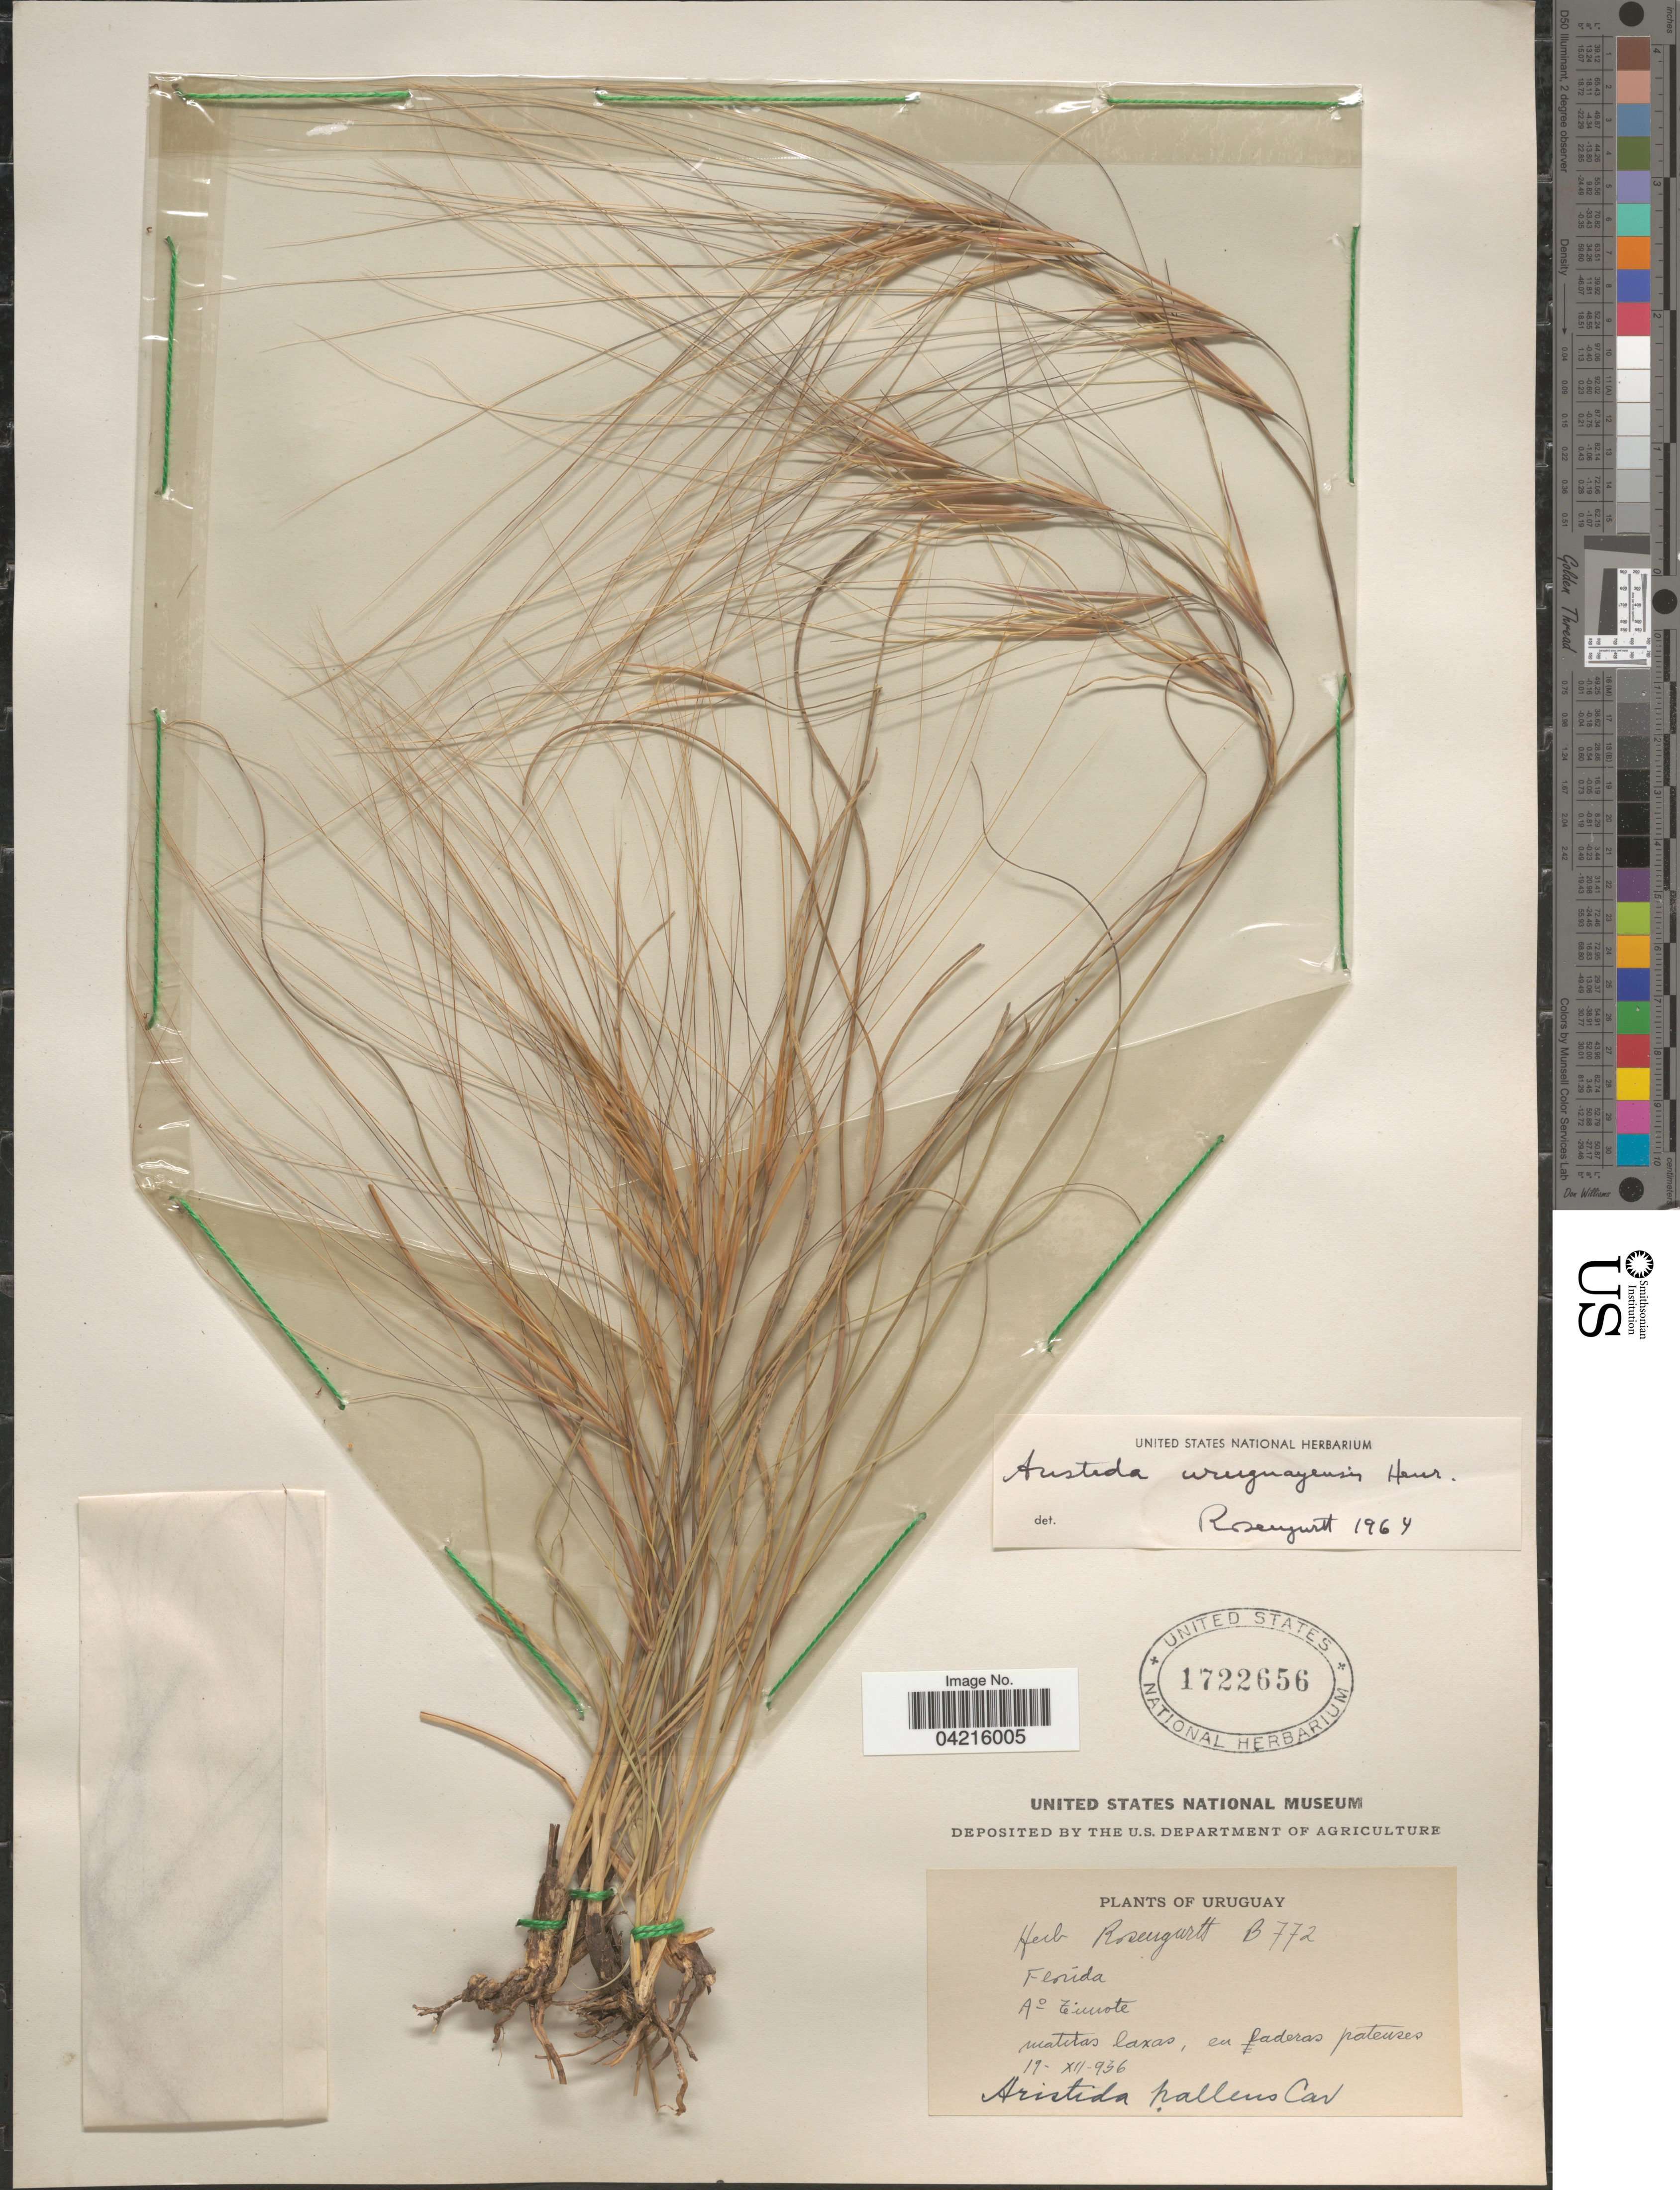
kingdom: Plantae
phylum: Tracheophyta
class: Liliopsida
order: Poales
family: Poaceae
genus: Aristida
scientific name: Aristida uruguayensis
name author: Henr.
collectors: ex herb. Rosengurtt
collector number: B772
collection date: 1936-12-19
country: Uruguay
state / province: Florida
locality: A° Timote.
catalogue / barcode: US 1722656